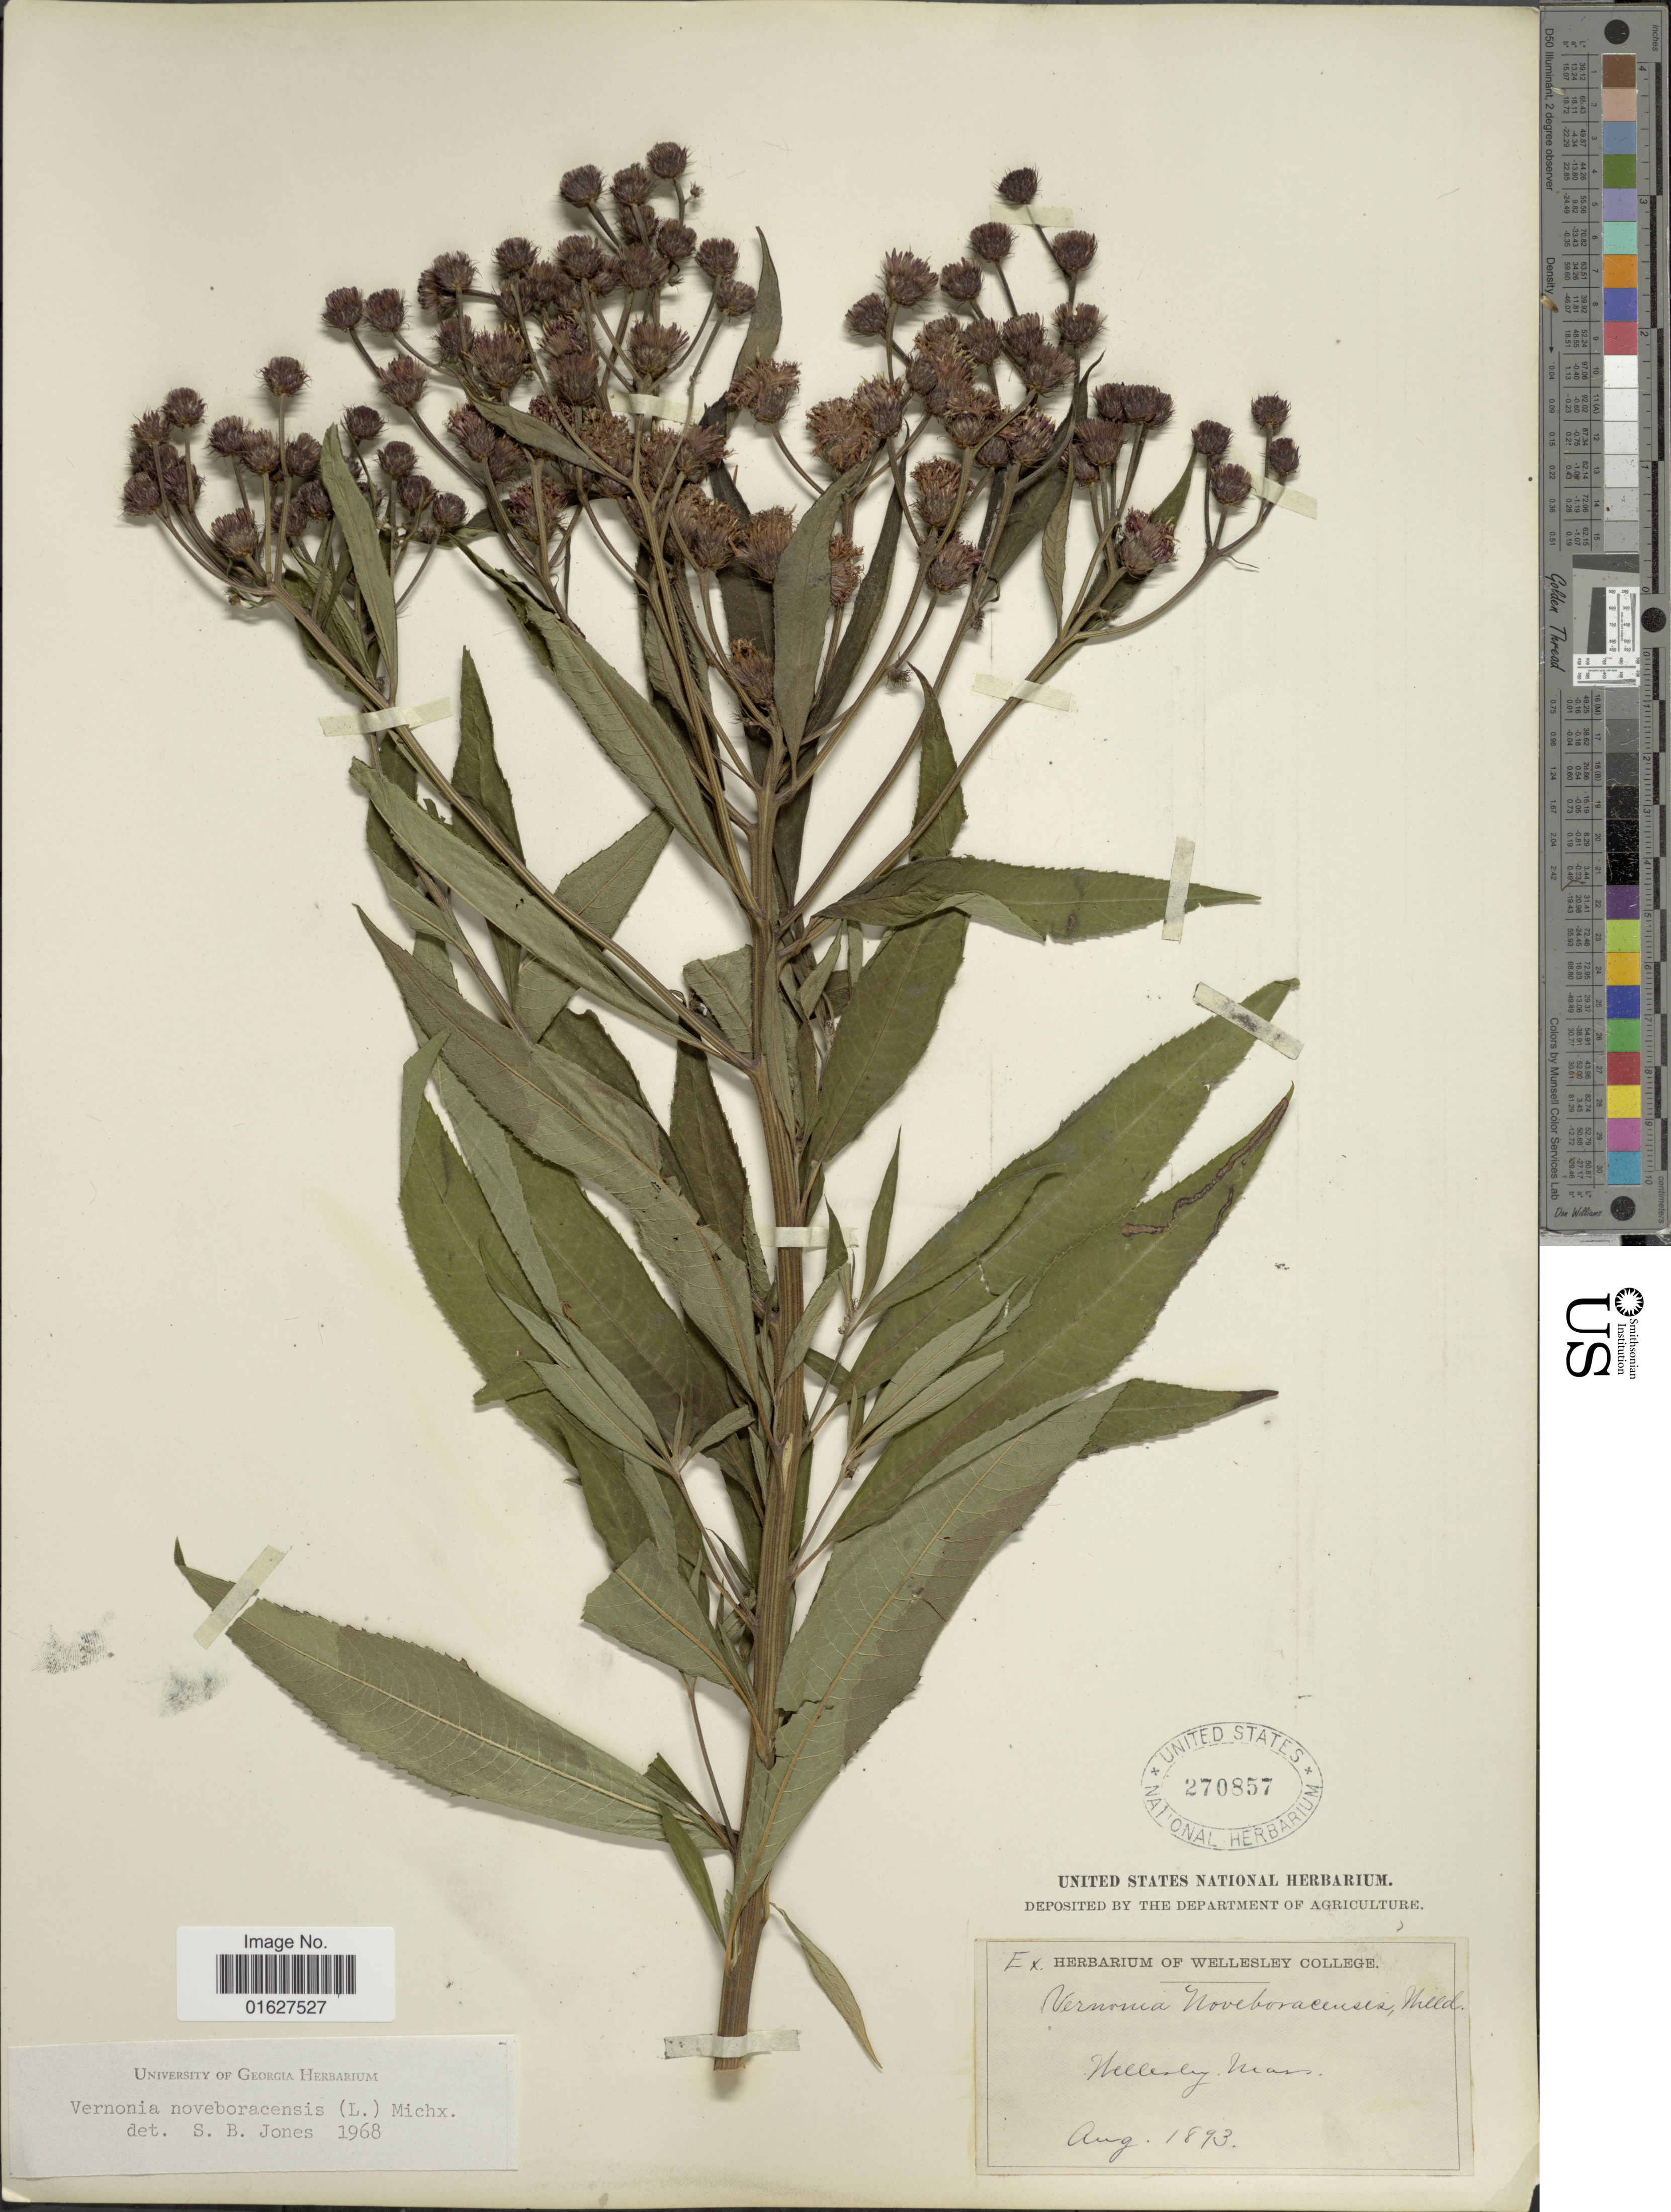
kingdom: Plantae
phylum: Tracheophyta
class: Magnoliopsida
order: Asterales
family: Asteraceae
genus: Vernonia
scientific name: Vernonia noveboracensis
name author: (L.) Michx.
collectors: ex herb. Wellesley College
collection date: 1893-08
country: United States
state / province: Massachusetts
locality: Hellesby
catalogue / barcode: US 270857